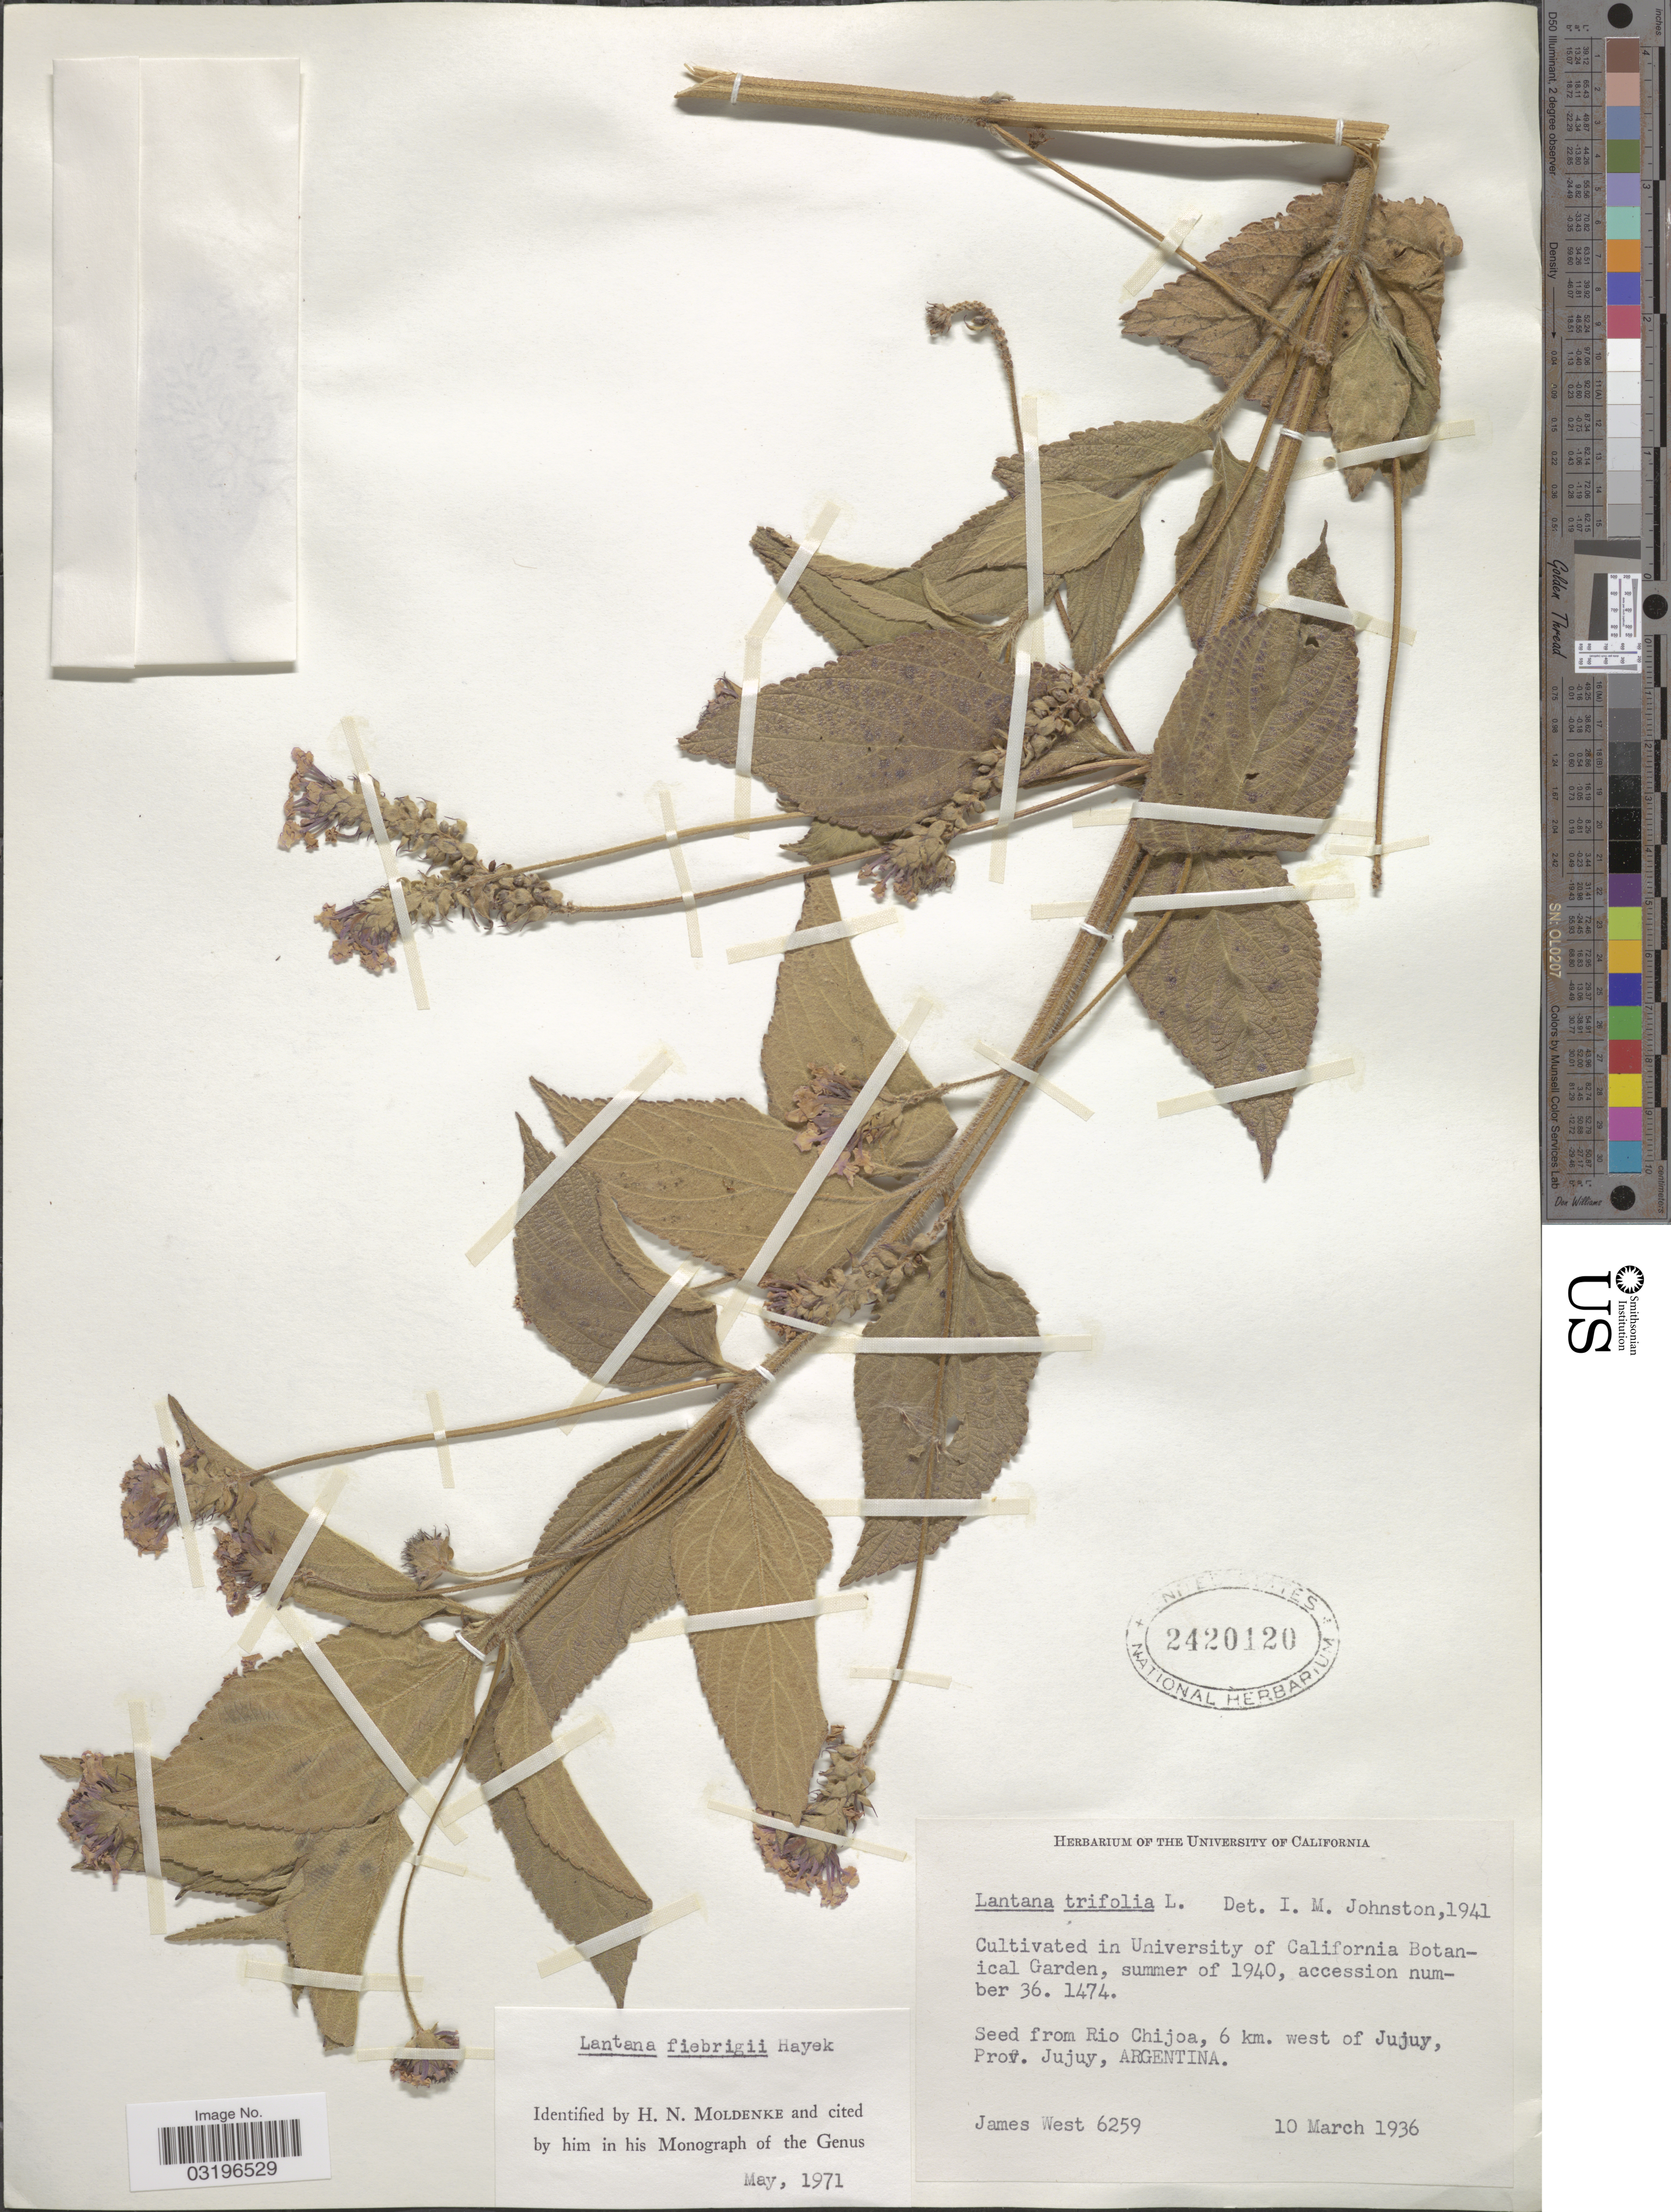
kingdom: Plantae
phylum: Tracheophyta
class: Magnoliopsida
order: Lamiales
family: Verbenaceae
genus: Lantana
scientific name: Lantana fiebrigii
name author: Hayek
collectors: J. West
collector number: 6259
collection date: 1936-03-10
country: United States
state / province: California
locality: In University of California Botanical Garden.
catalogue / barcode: US 2420120